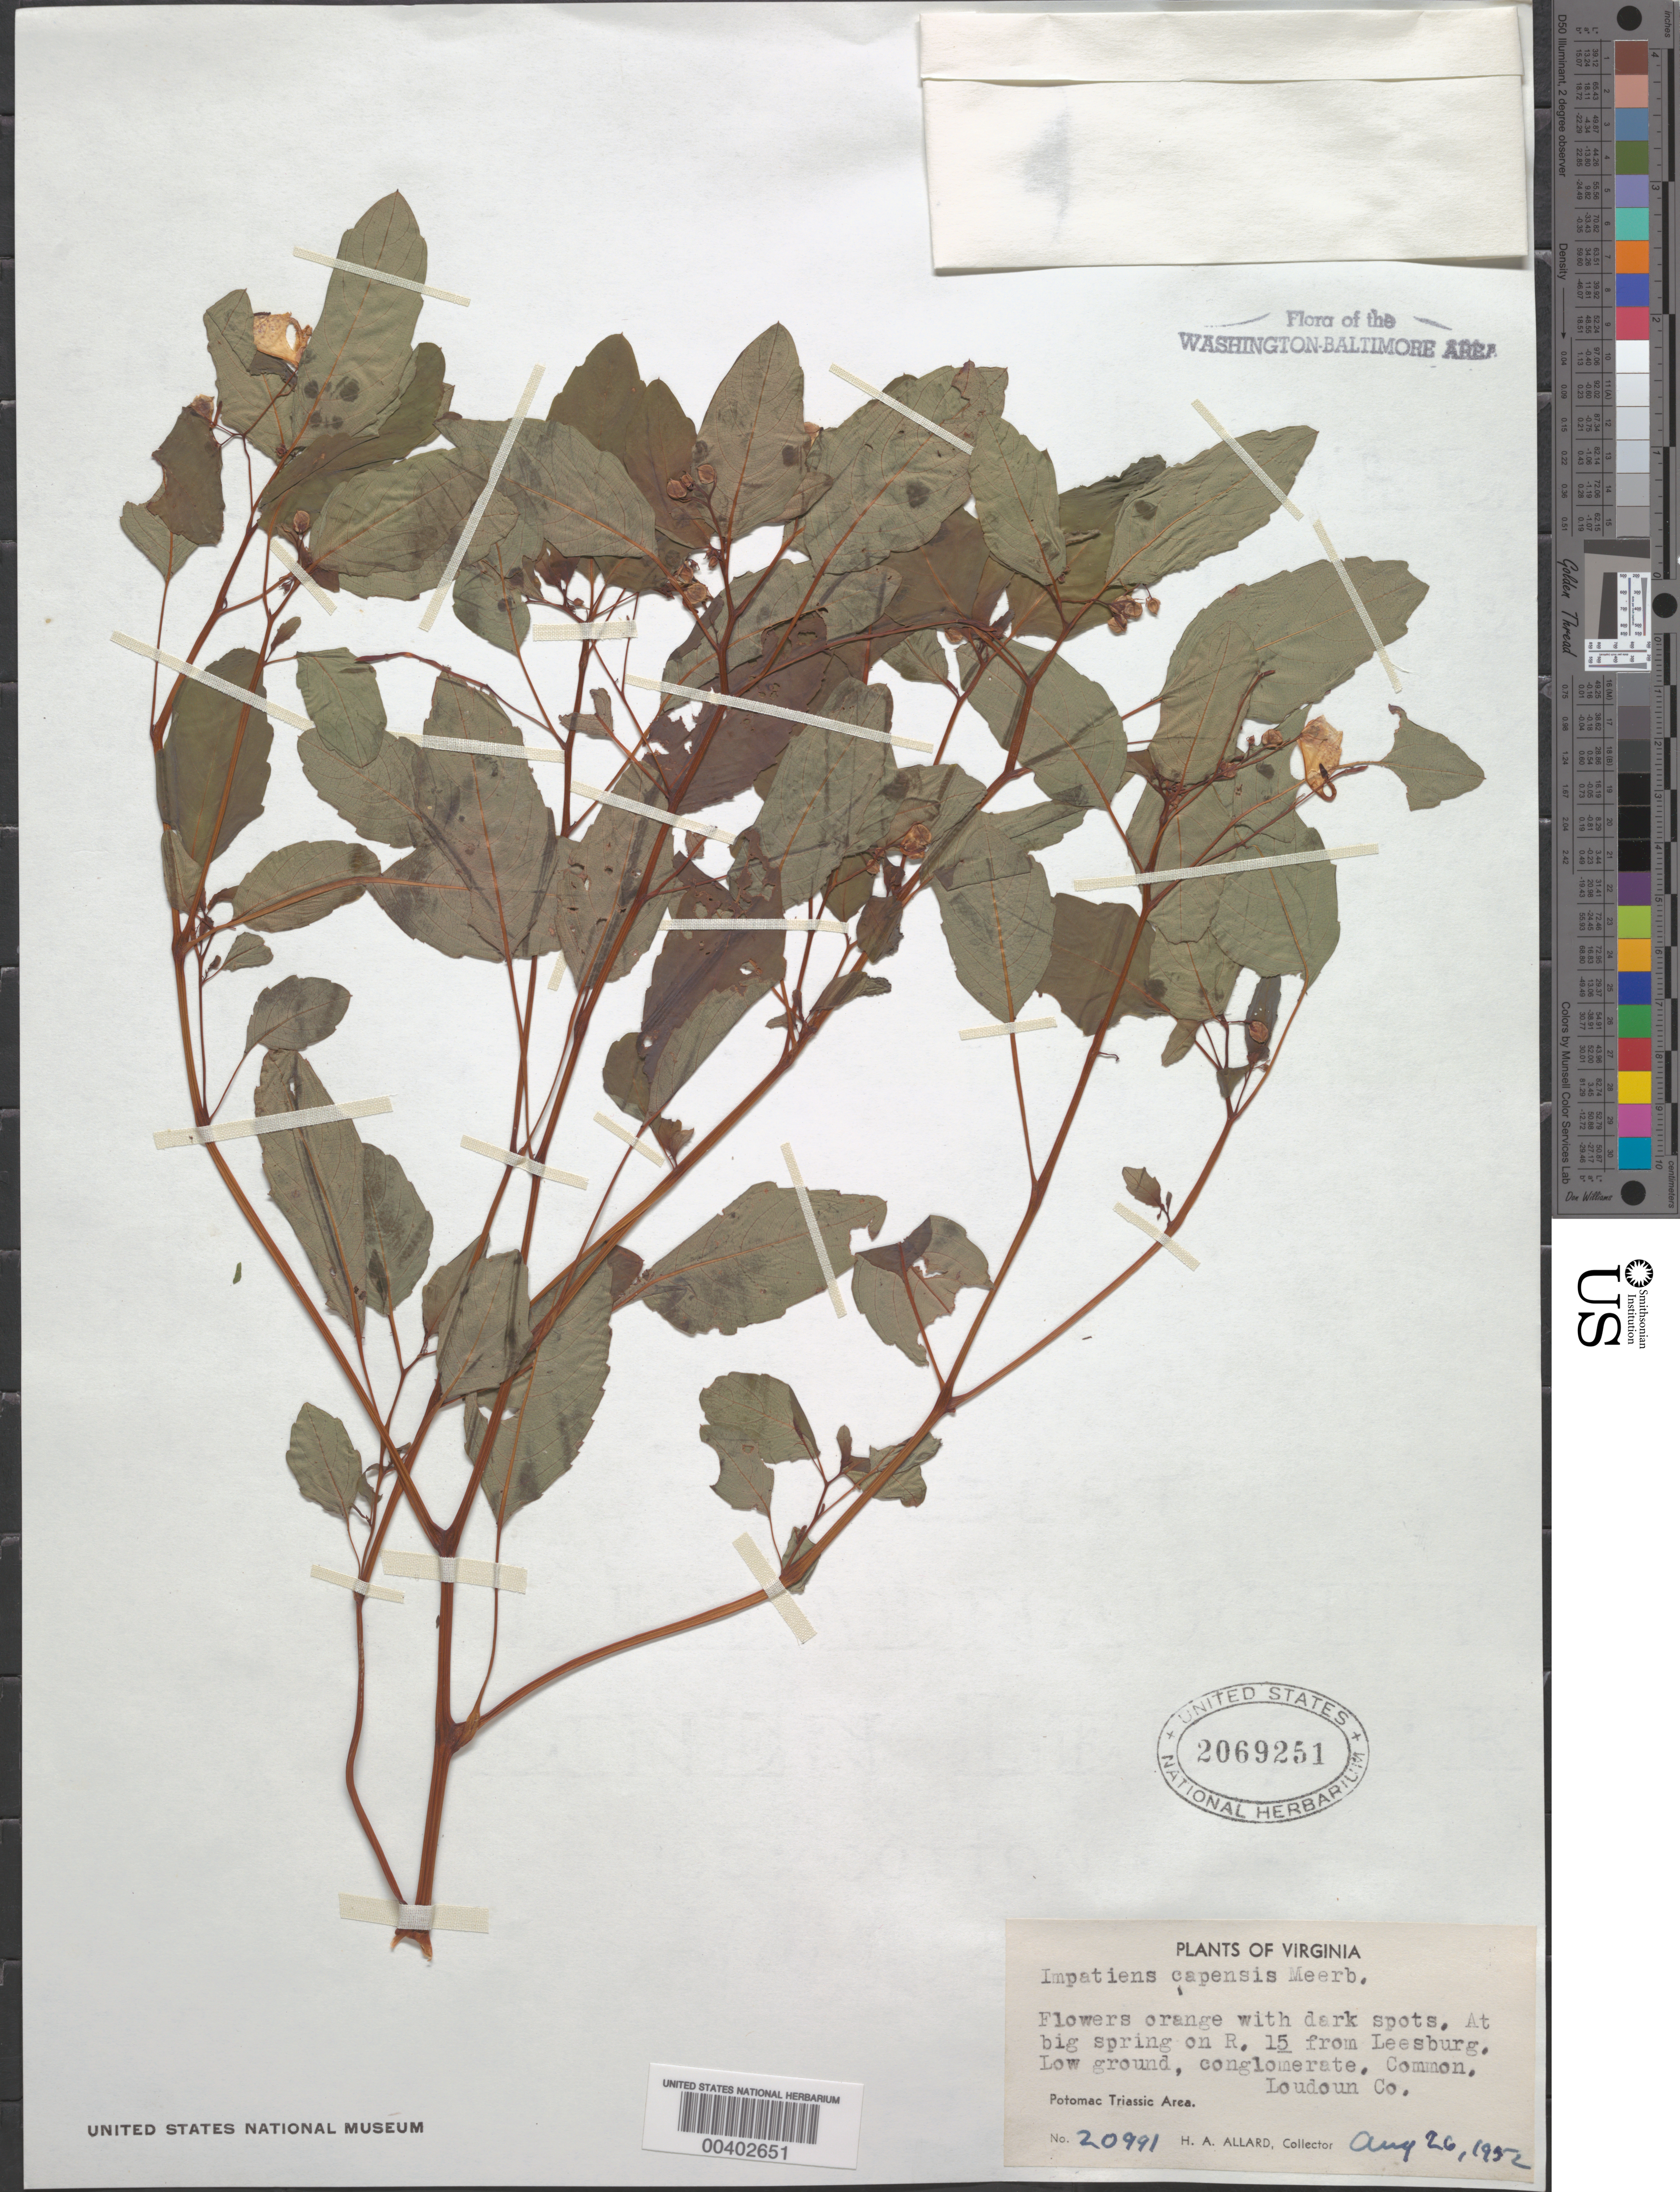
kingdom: Plantae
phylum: Tracheophyta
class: Magnoliopsida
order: Ericales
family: Balsaminaceae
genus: Impatiens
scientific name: Impatiens capensis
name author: Meerb.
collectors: H. A. Allard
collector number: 20991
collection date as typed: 26 Aug 1952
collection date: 1952-08-26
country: United States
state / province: Virginia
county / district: Loudoun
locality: Spring on Route 15, near Leesburg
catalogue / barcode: US 2069251